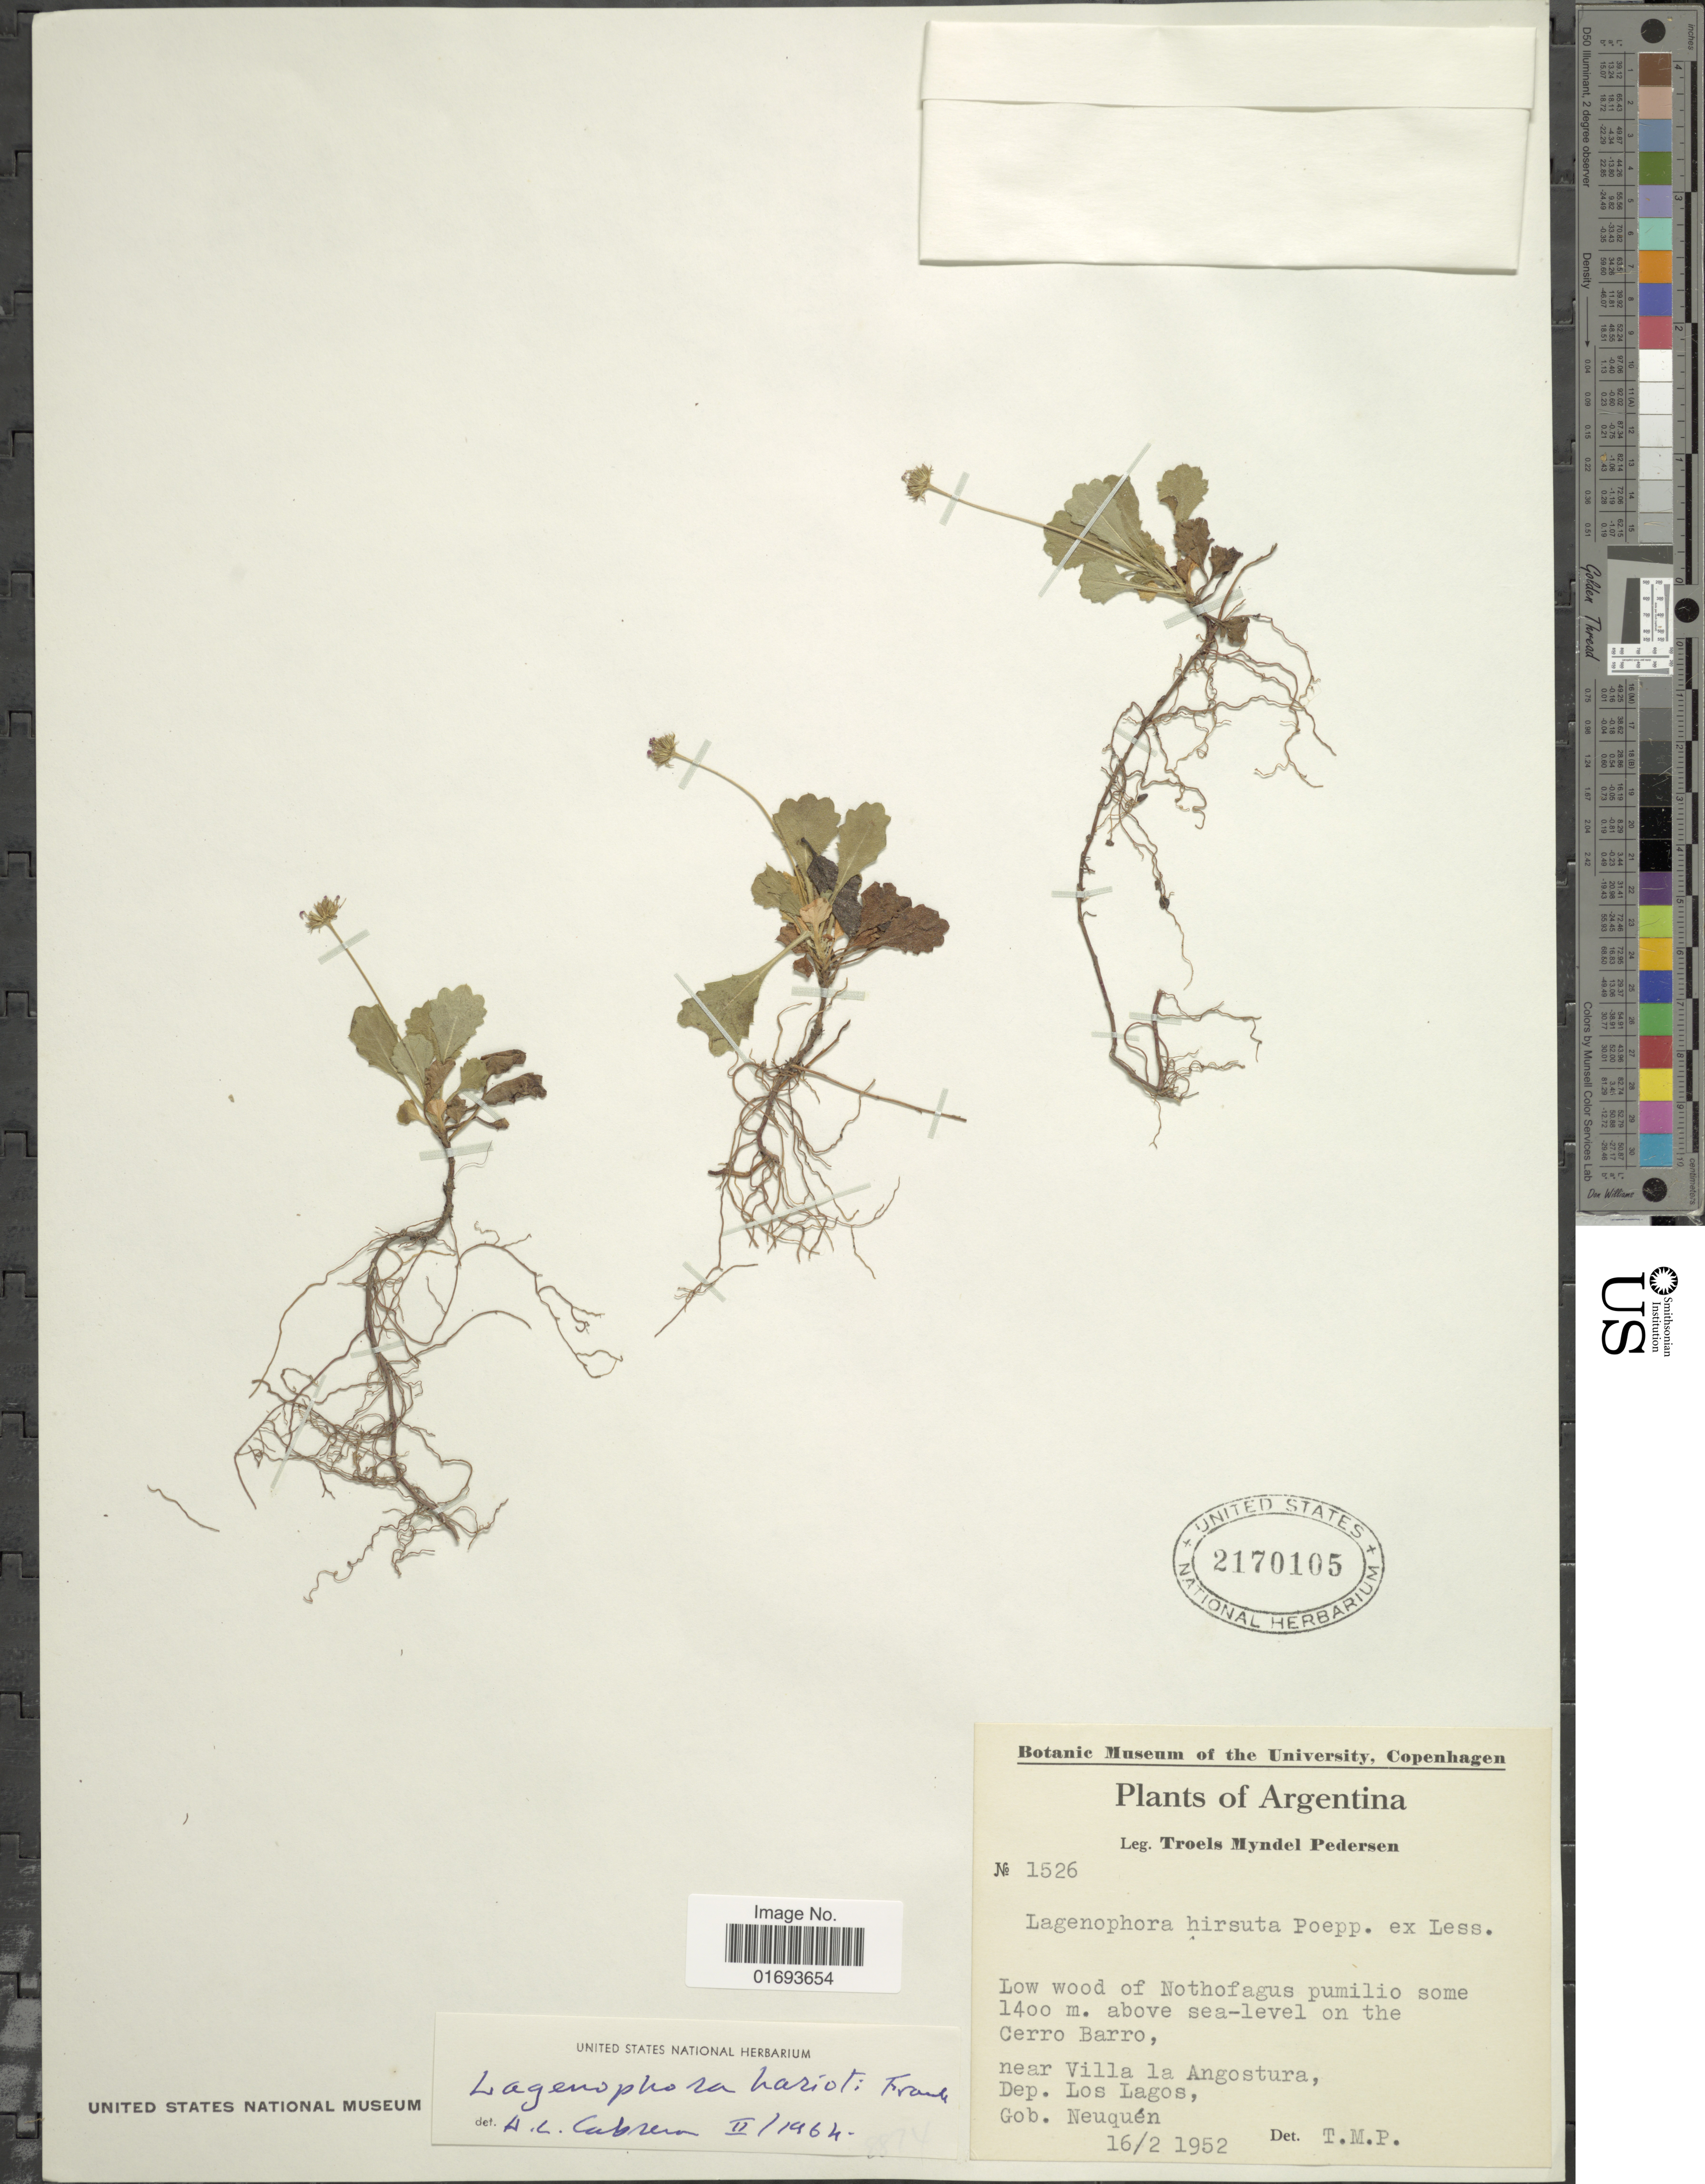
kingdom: Plantae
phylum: Tracheophyta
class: Magnoliopsida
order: Asterales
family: Asteraceae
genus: Lagenophora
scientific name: Lagenophora hariotii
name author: Franch.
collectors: T. Pederson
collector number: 1526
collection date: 1952-02-16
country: Argentina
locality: Argentina. Cerro Barro. near Villa la Angostura, Dep. Los Lagos. Gob. Neuquen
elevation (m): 1400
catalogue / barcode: US 2170105